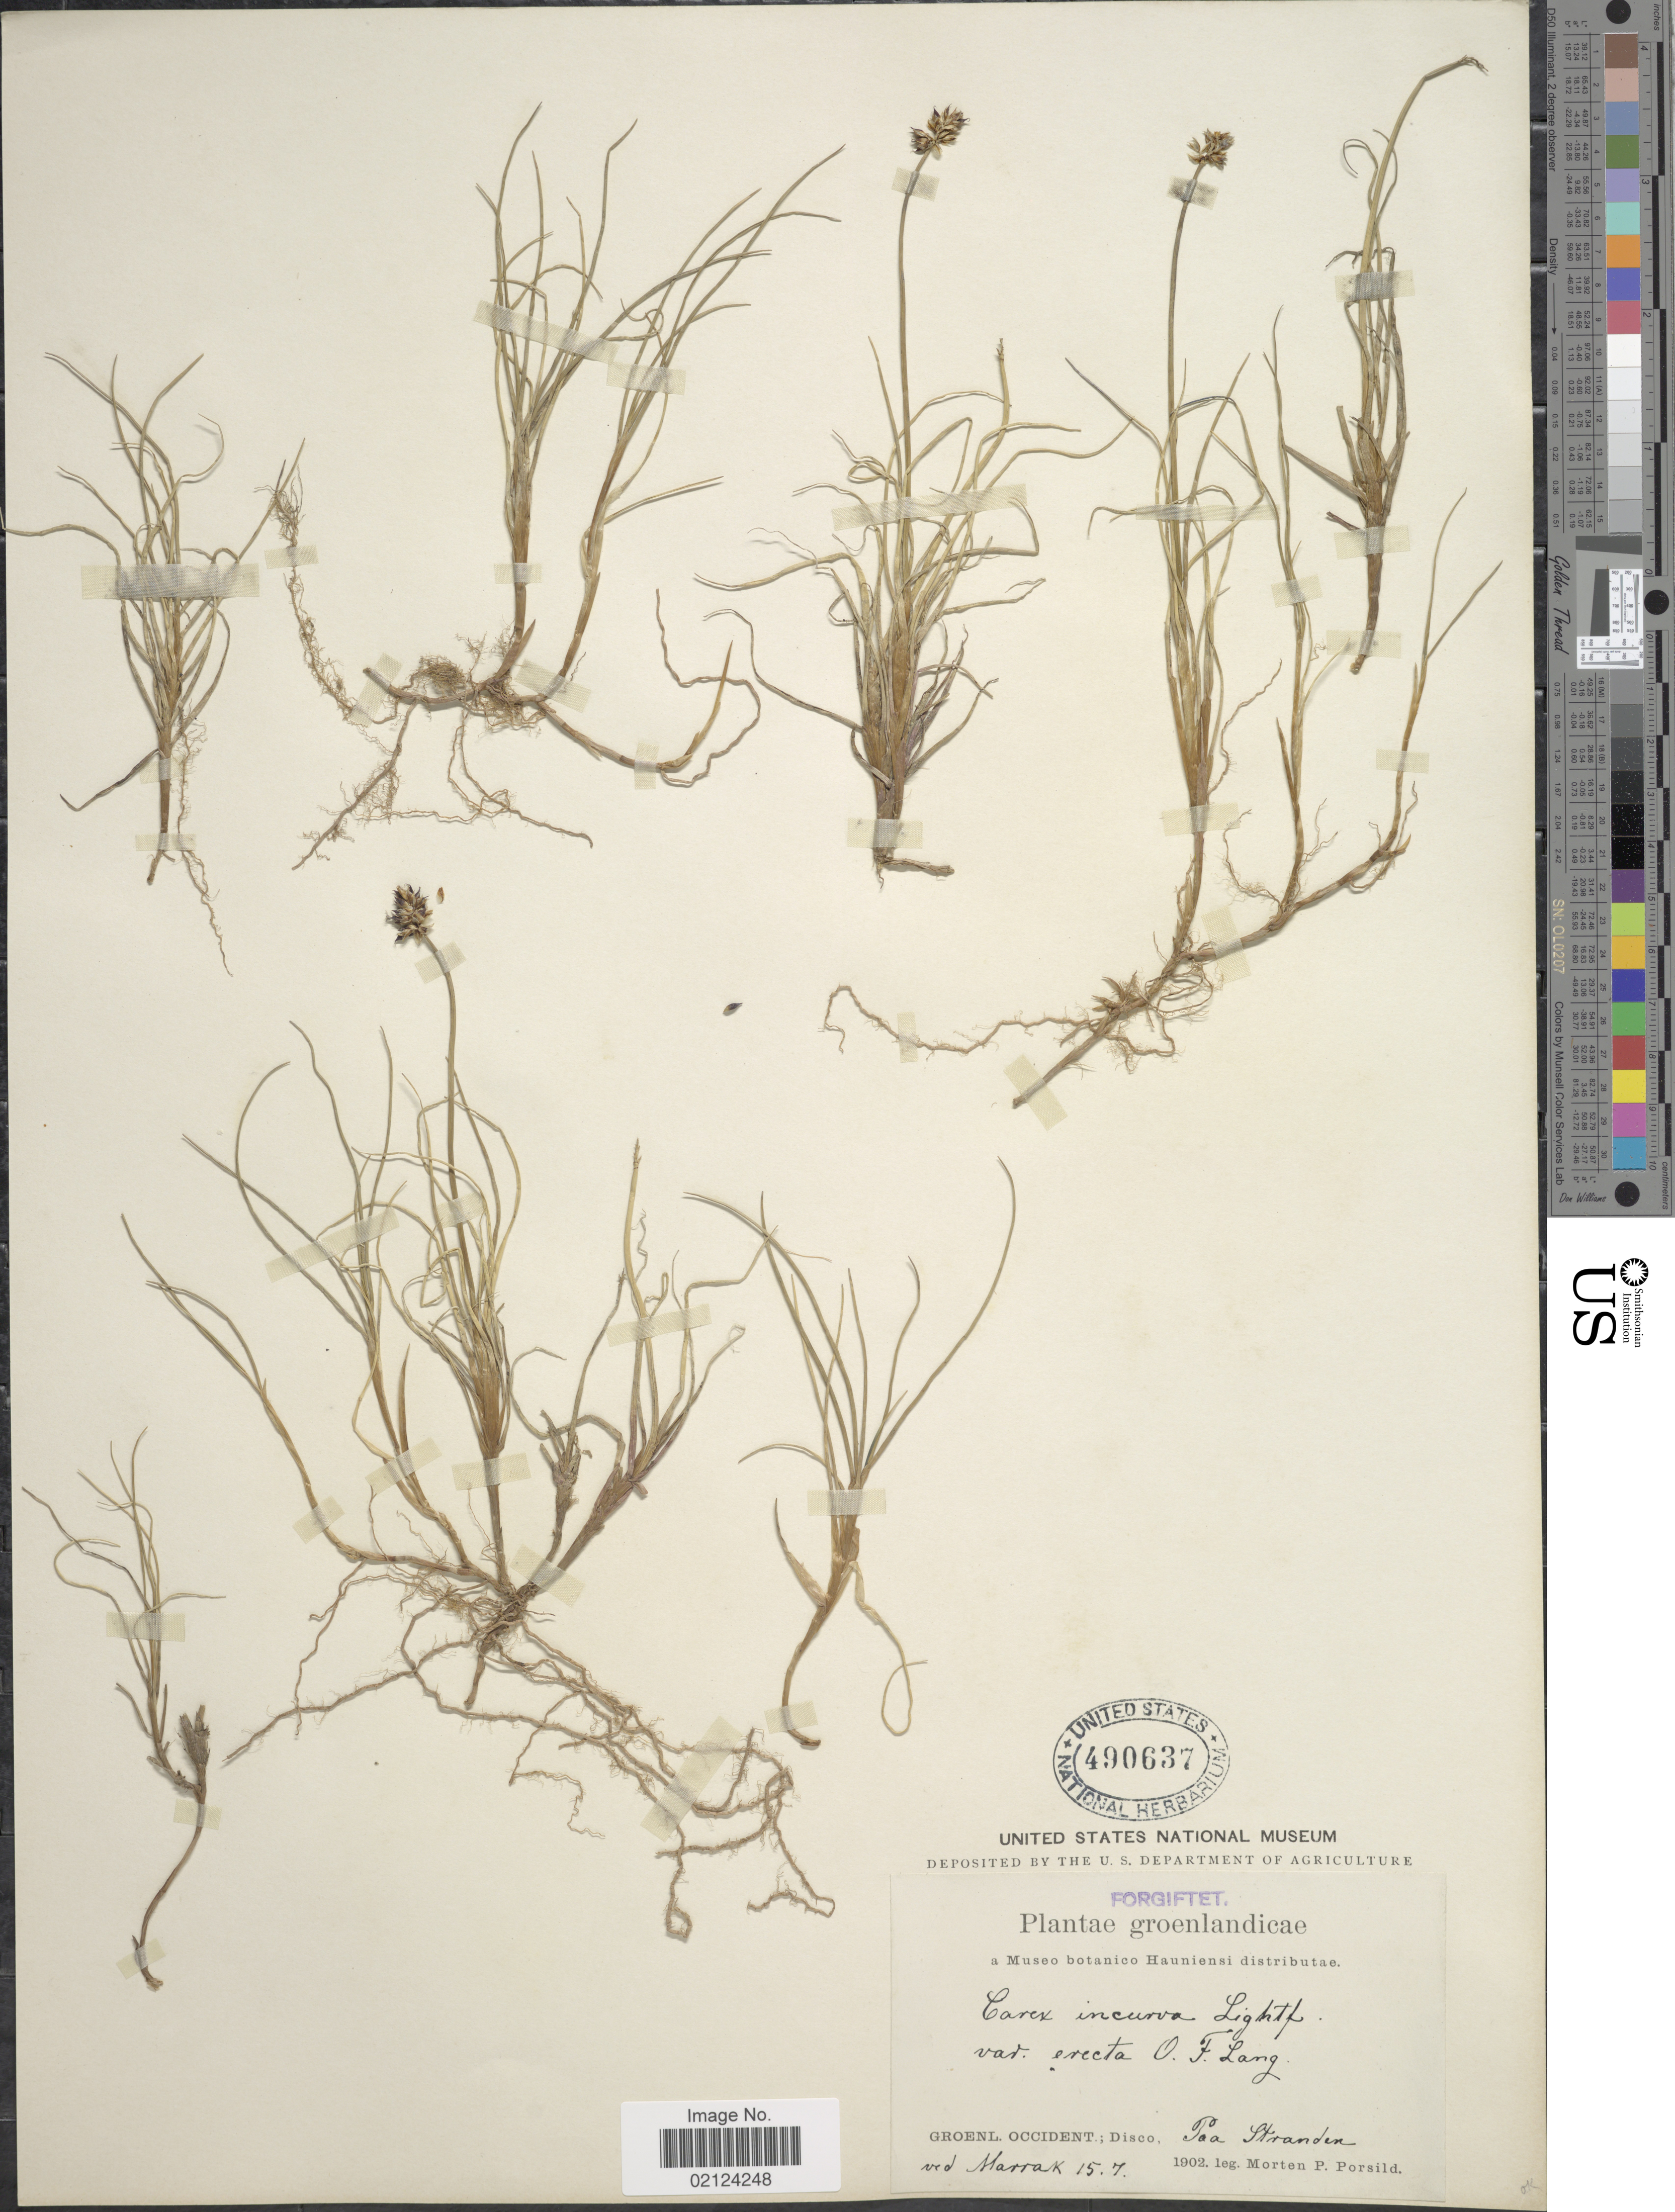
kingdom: Plantae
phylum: Tracheophyta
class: Liliopsida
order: Poales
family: Cyperaceae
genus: Carex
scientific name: Carex maritima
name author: Gunnerus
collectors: M. P. Porsild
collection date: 1902-07-15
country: Greenland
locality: Groenl. Occident: Dosco. Paa Stranden ved Marrak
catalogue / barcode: US 490637